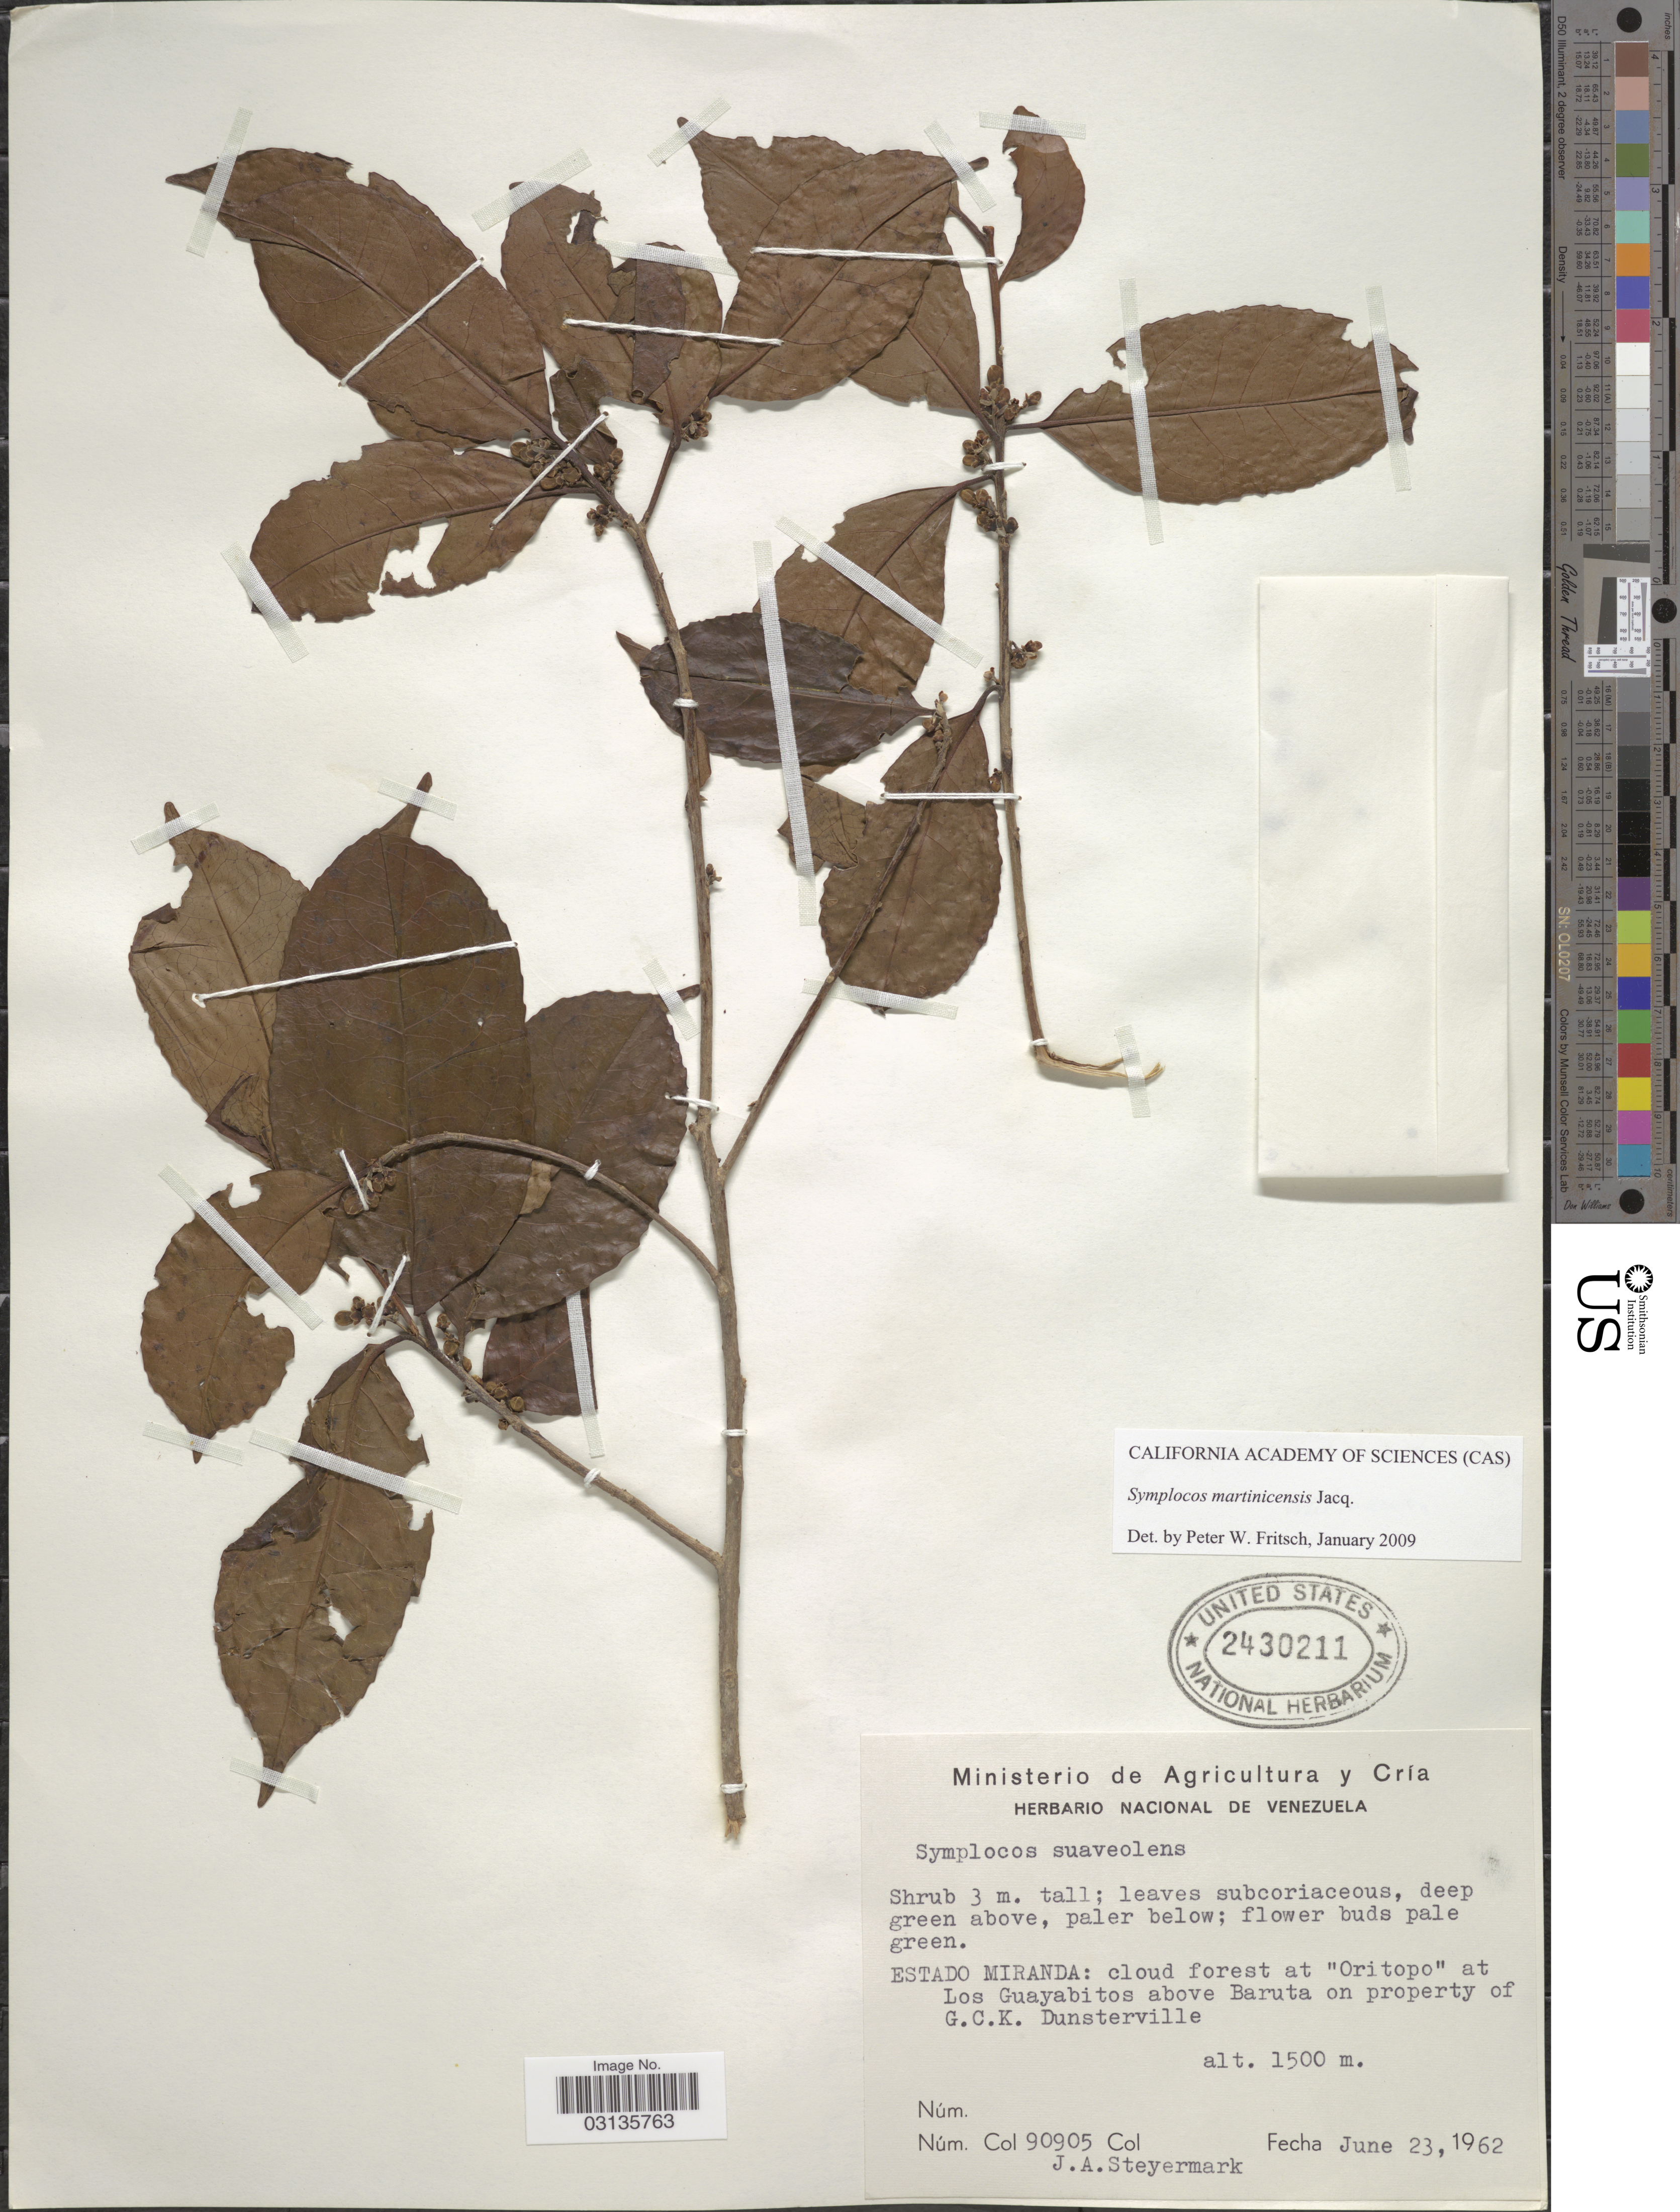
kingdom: Plantae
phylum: Tracheophyta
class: Magnoliopsida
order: Ericales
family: Symplocaceae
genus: Symplocos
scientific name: Symplocos martinicensis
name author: Jacq.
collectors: J. Steyermark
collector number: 90905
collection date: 1962-06-23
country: Venezuela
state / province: Miranda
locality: Cloud forest at "Oritopo" at Los Guayabitos above Baruta on property of G.C.K. Dunsterville.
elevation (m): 1500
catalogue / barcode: US 2430211